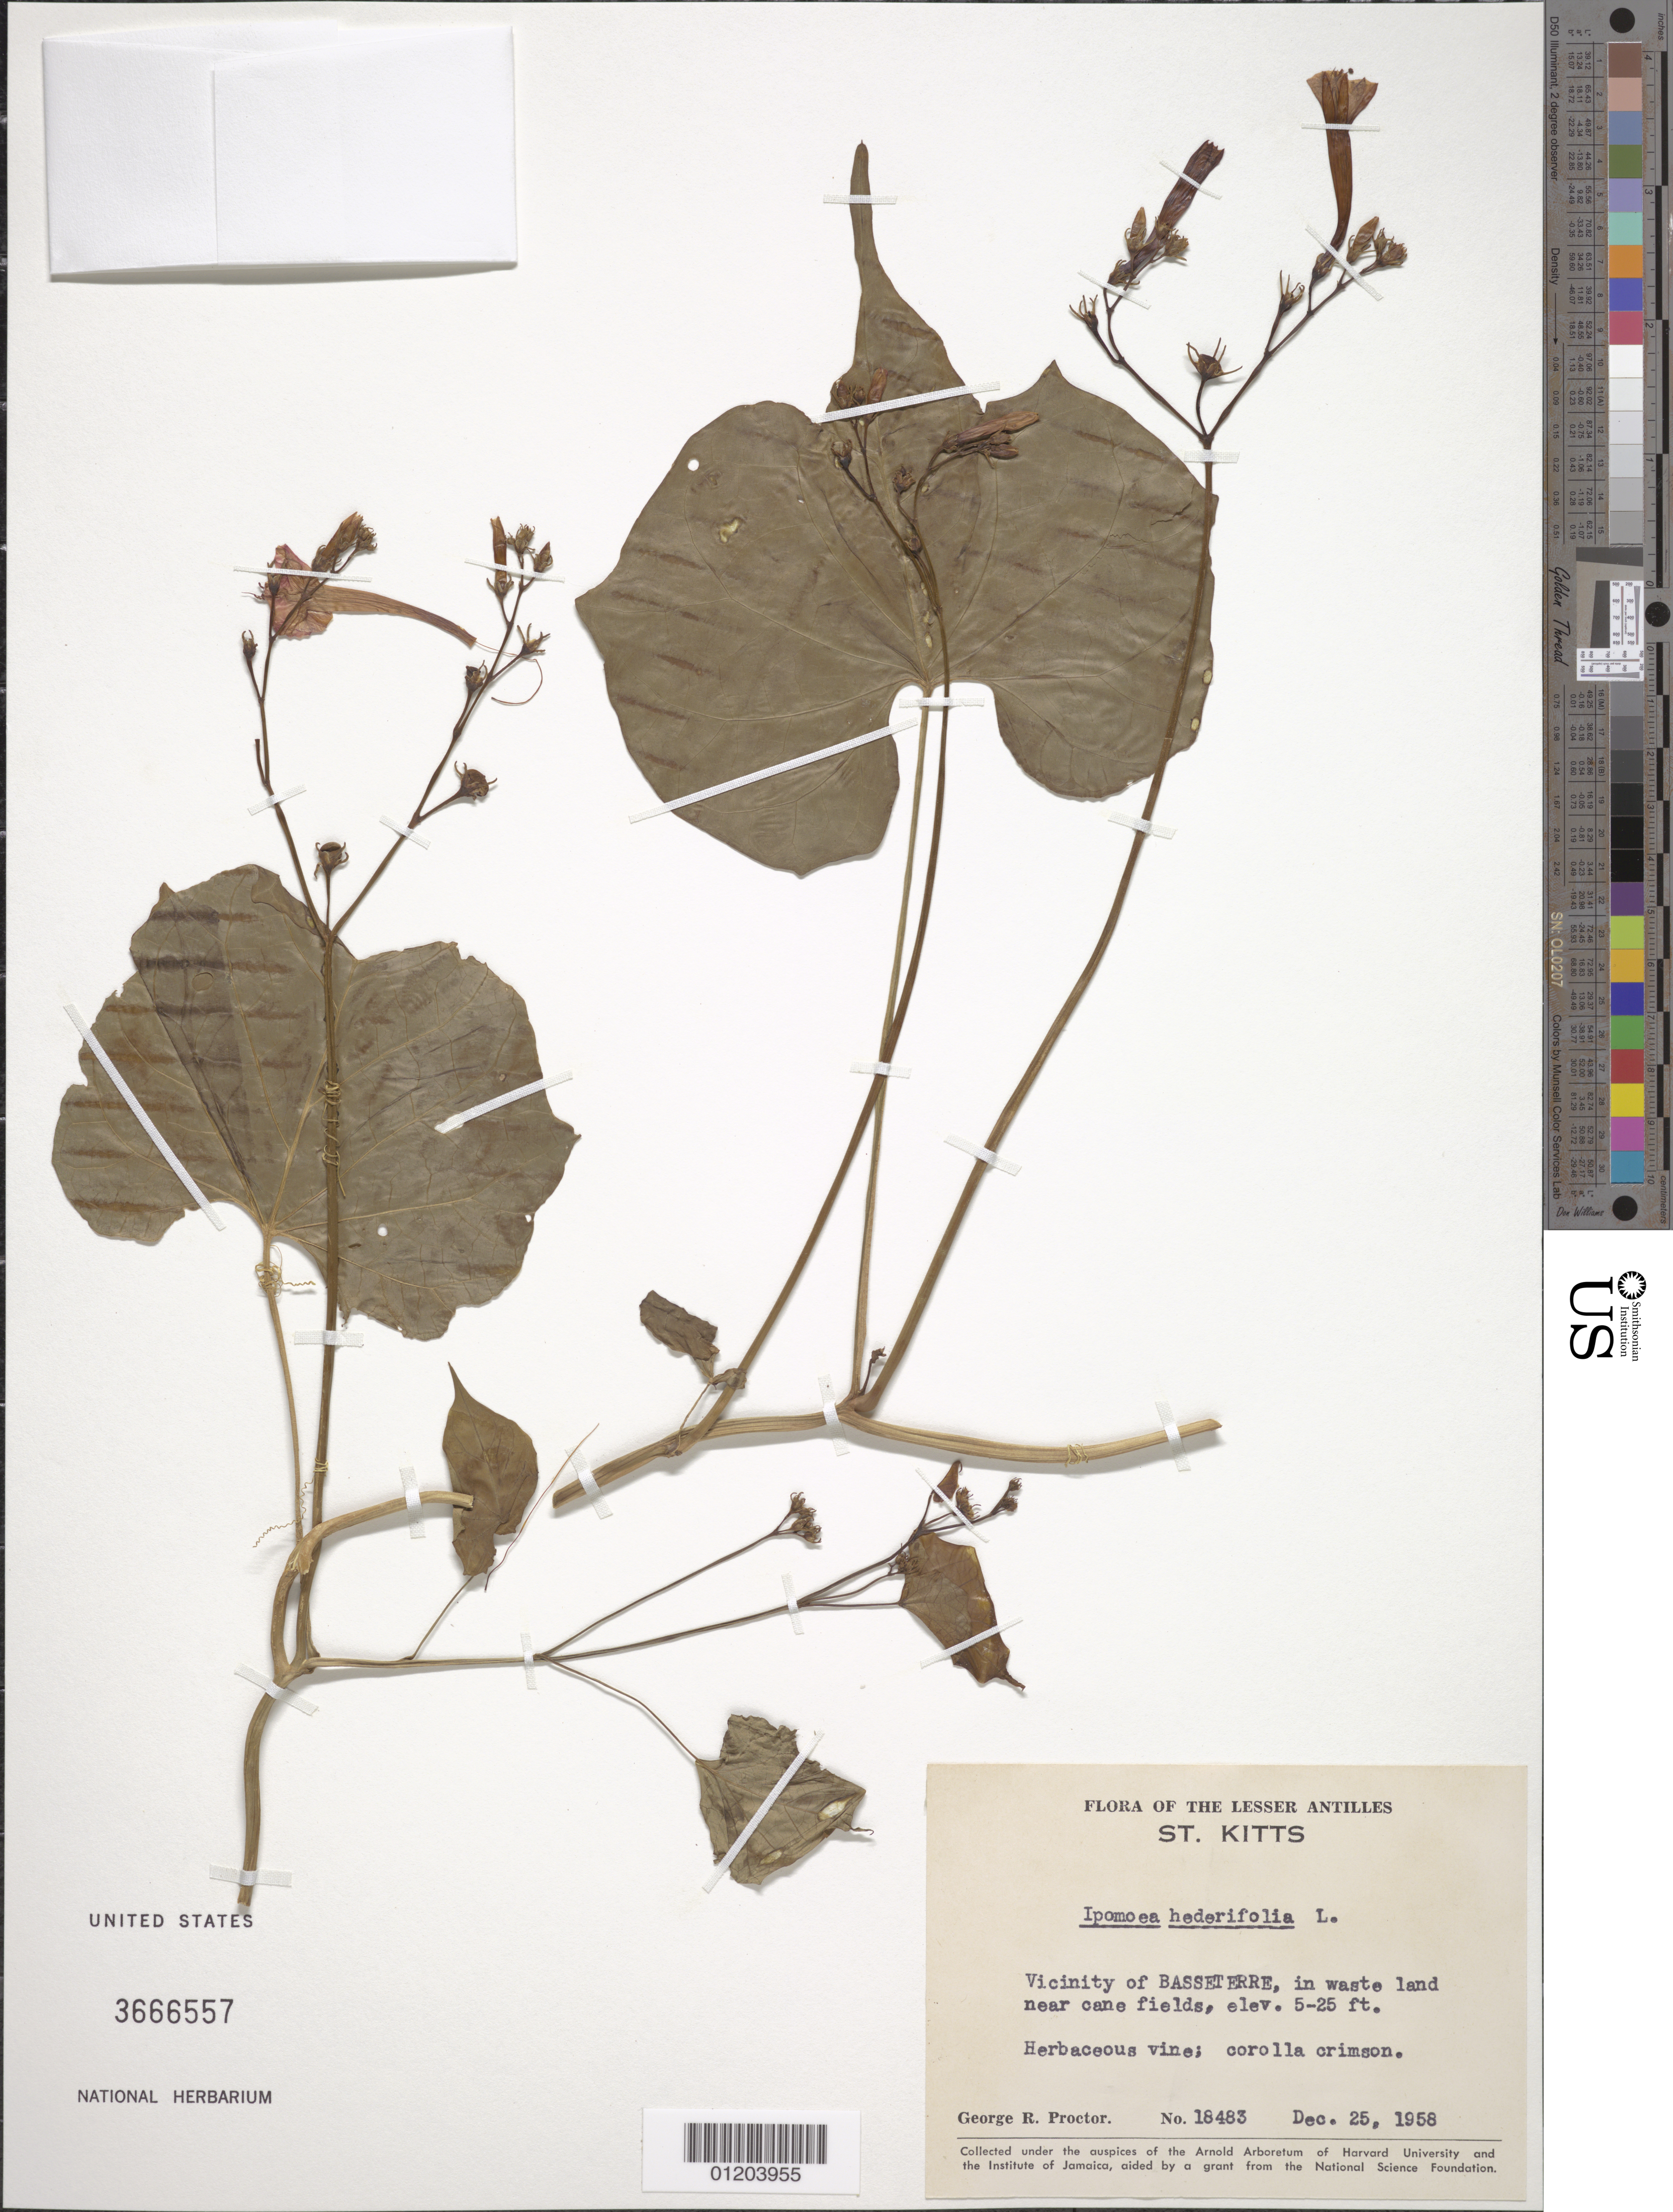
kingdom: Plantae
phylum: Tracheophyta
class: Magnoliopsida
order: Solanales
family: Convolvulaceae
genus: Ipomoea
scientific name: Ipomoea hederifolia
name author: L.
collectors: G. R. Proctor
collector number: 18483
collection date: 1958-12-25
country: St. Christopher-Nevis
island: St. Kitts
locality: Basse Terre, vicinity.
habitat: In waste land near cane fields.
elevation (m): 2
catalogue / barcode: US 3666557